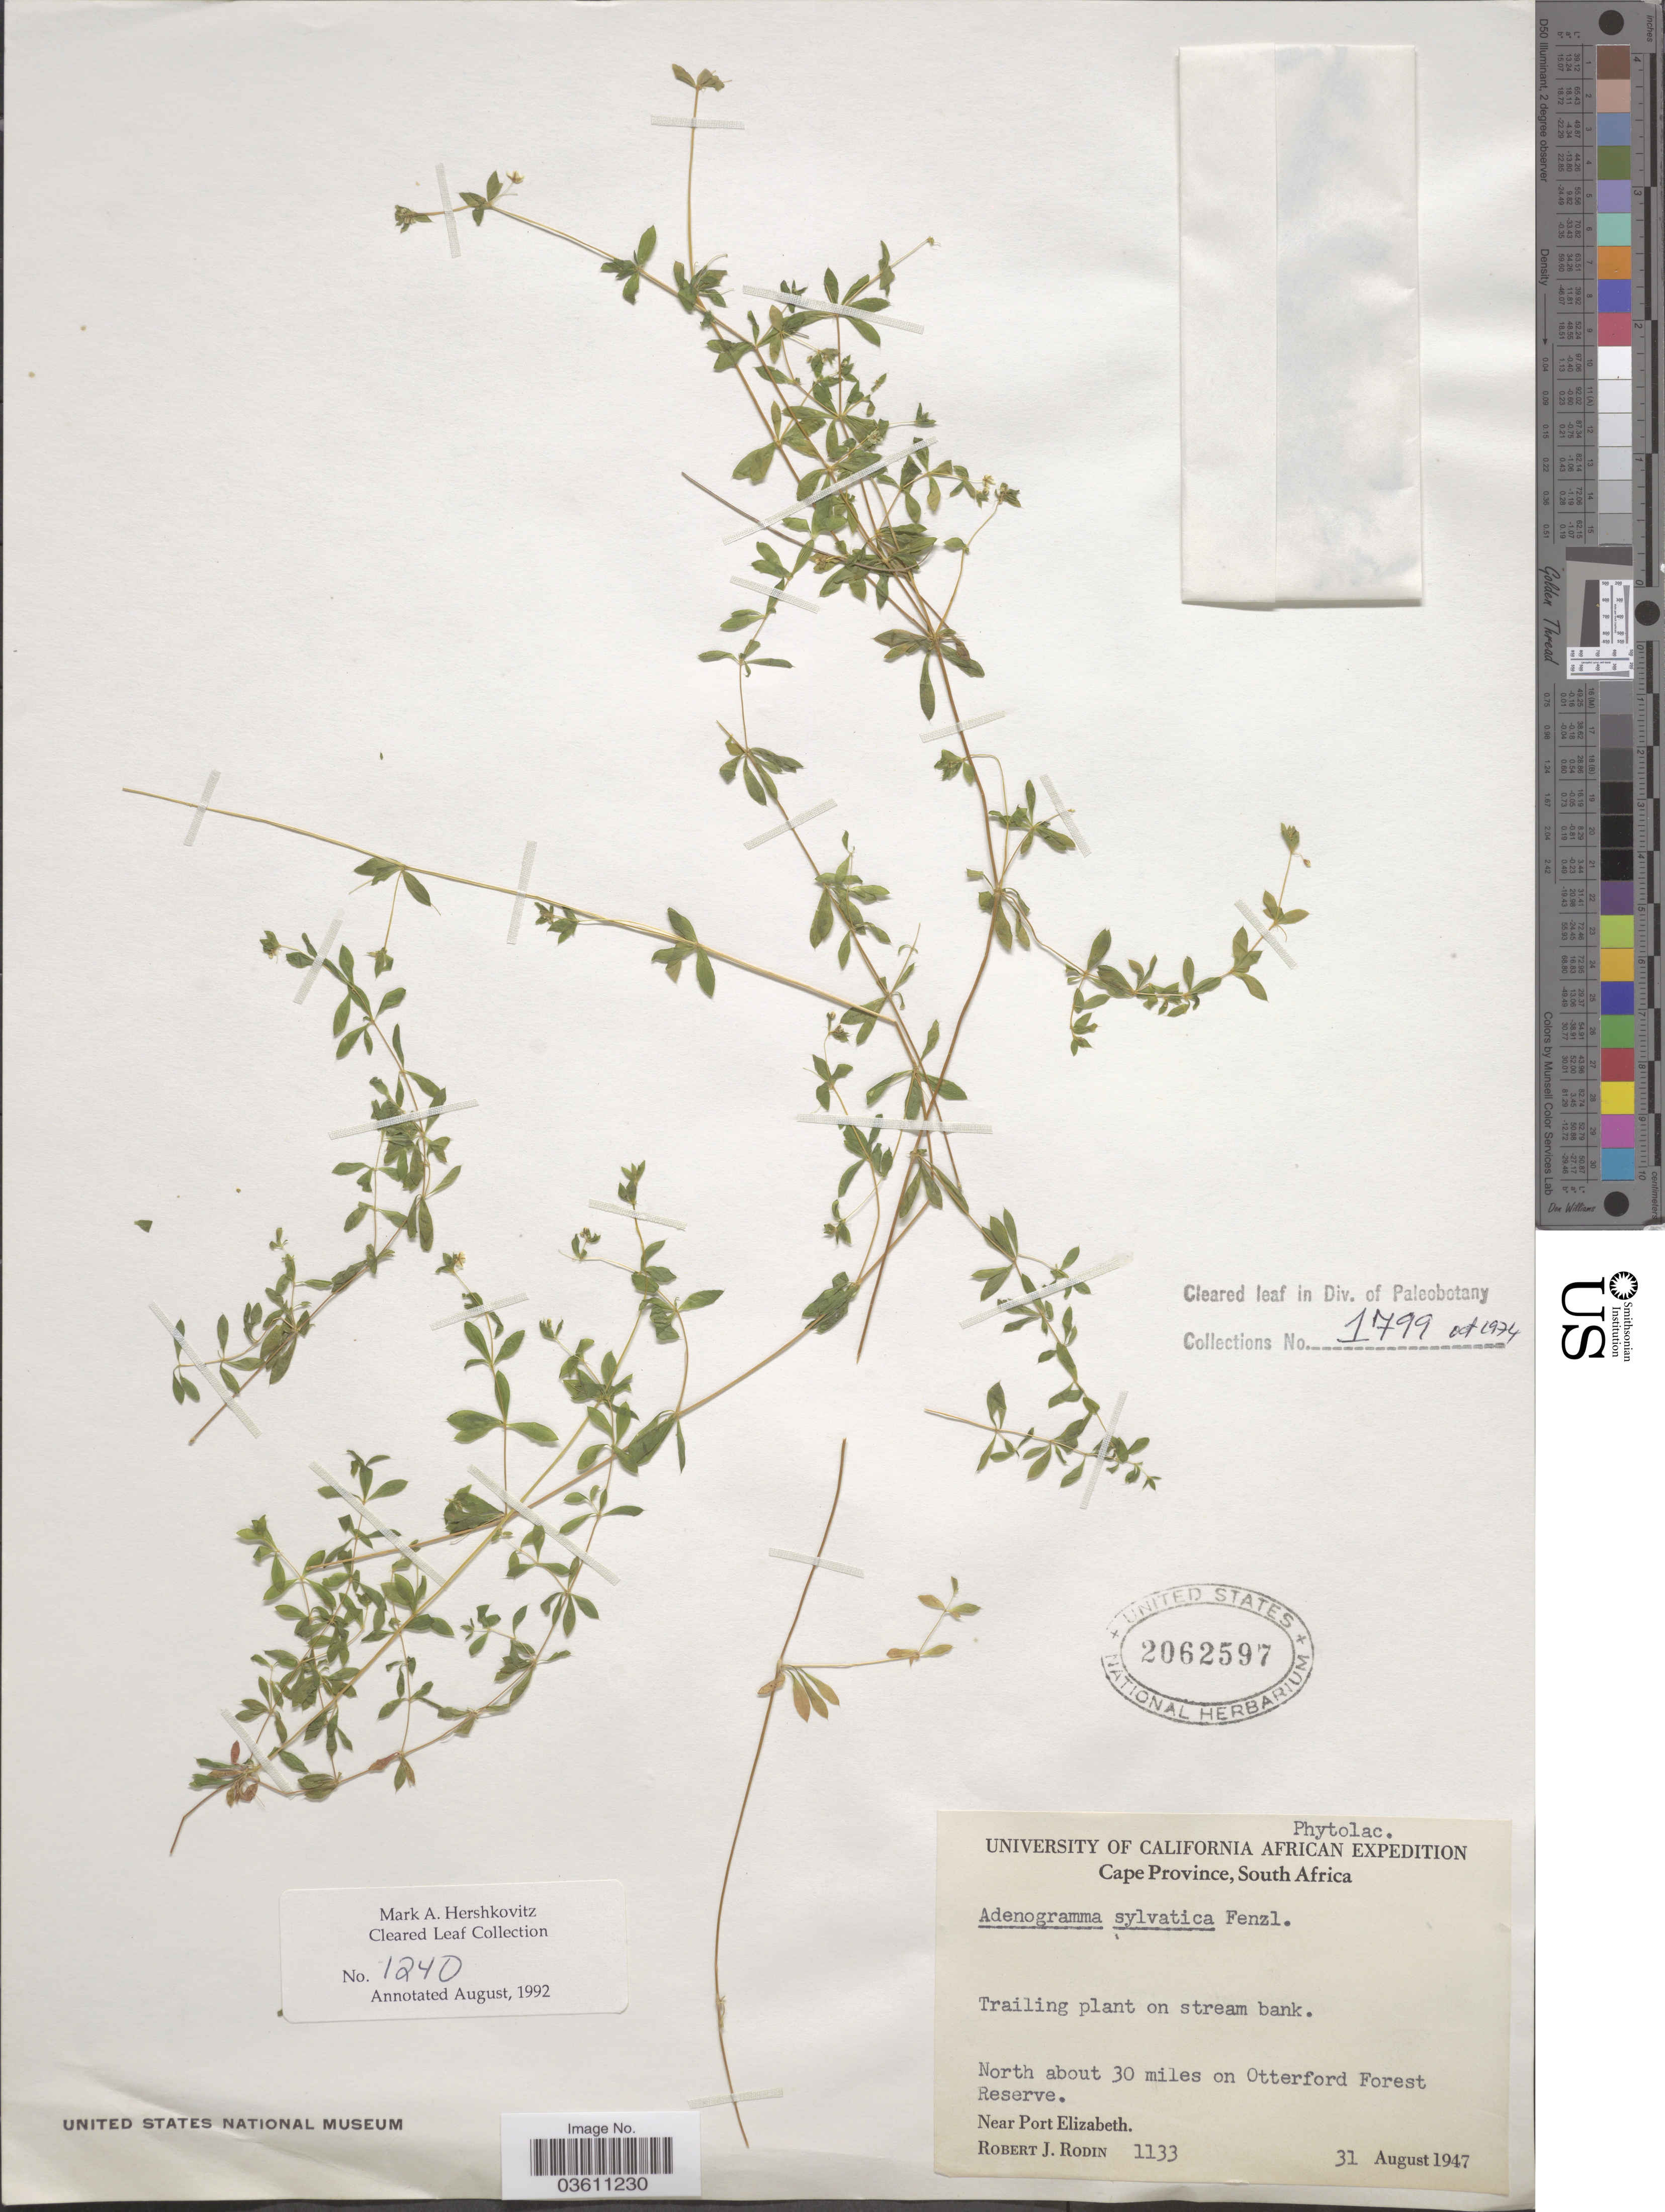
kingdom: Plantae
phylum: Tracheophyta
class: Magnoliopsida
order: Caryophyllales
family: Molluginaceae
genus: Adenogramma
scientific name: Adenogramma sylvatica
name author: Fenzl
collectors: R. J. Rodin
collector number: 1133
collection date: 1947-08-31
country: South Africa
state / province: Eastern Cape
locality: North about 30miles on Otterford Forest Reserve Near Port Elizabeth.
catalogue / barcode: US 2062597